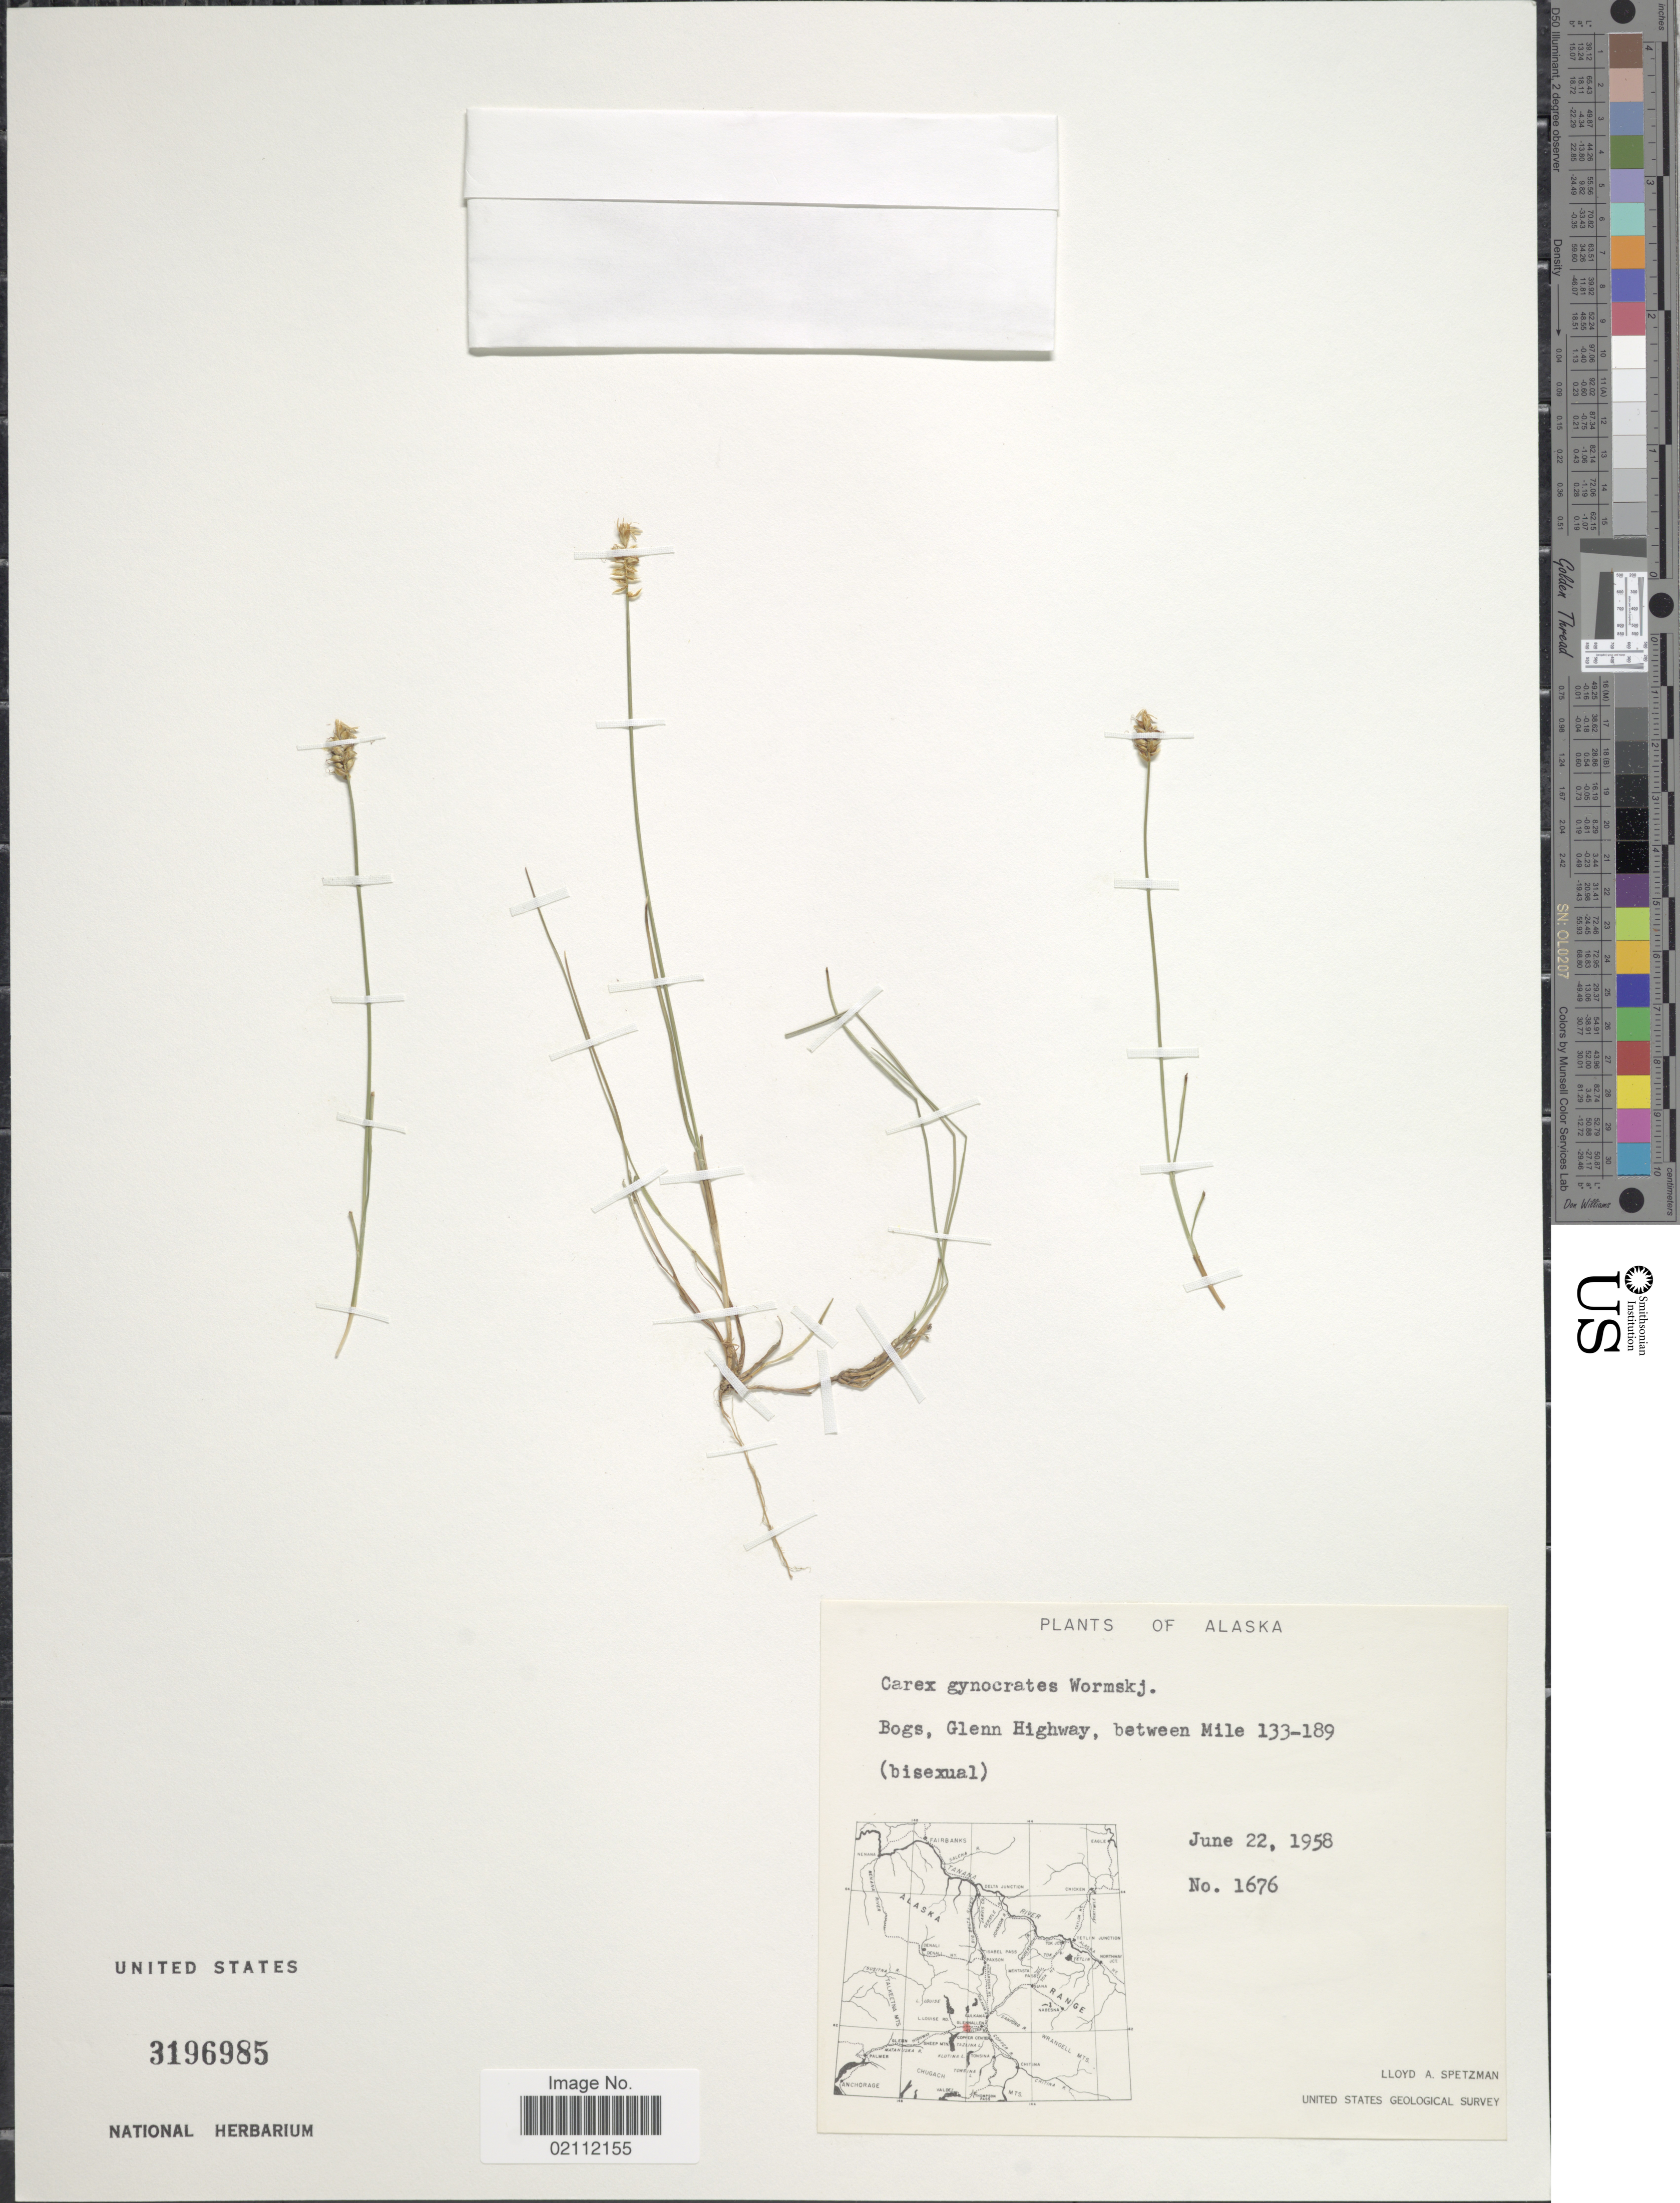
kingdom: Plantae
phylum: Tracheophyta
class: Liliopsida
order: Poales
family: Cyperaceae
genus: Carex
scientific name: Carex nardina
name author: (Hornem.) Fr.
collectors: L. Spetzman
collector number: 1676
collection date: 1958-06-22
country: United States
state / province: Alaska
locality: Glenn Highway, between Mile 133-189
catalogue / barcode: US 3196985